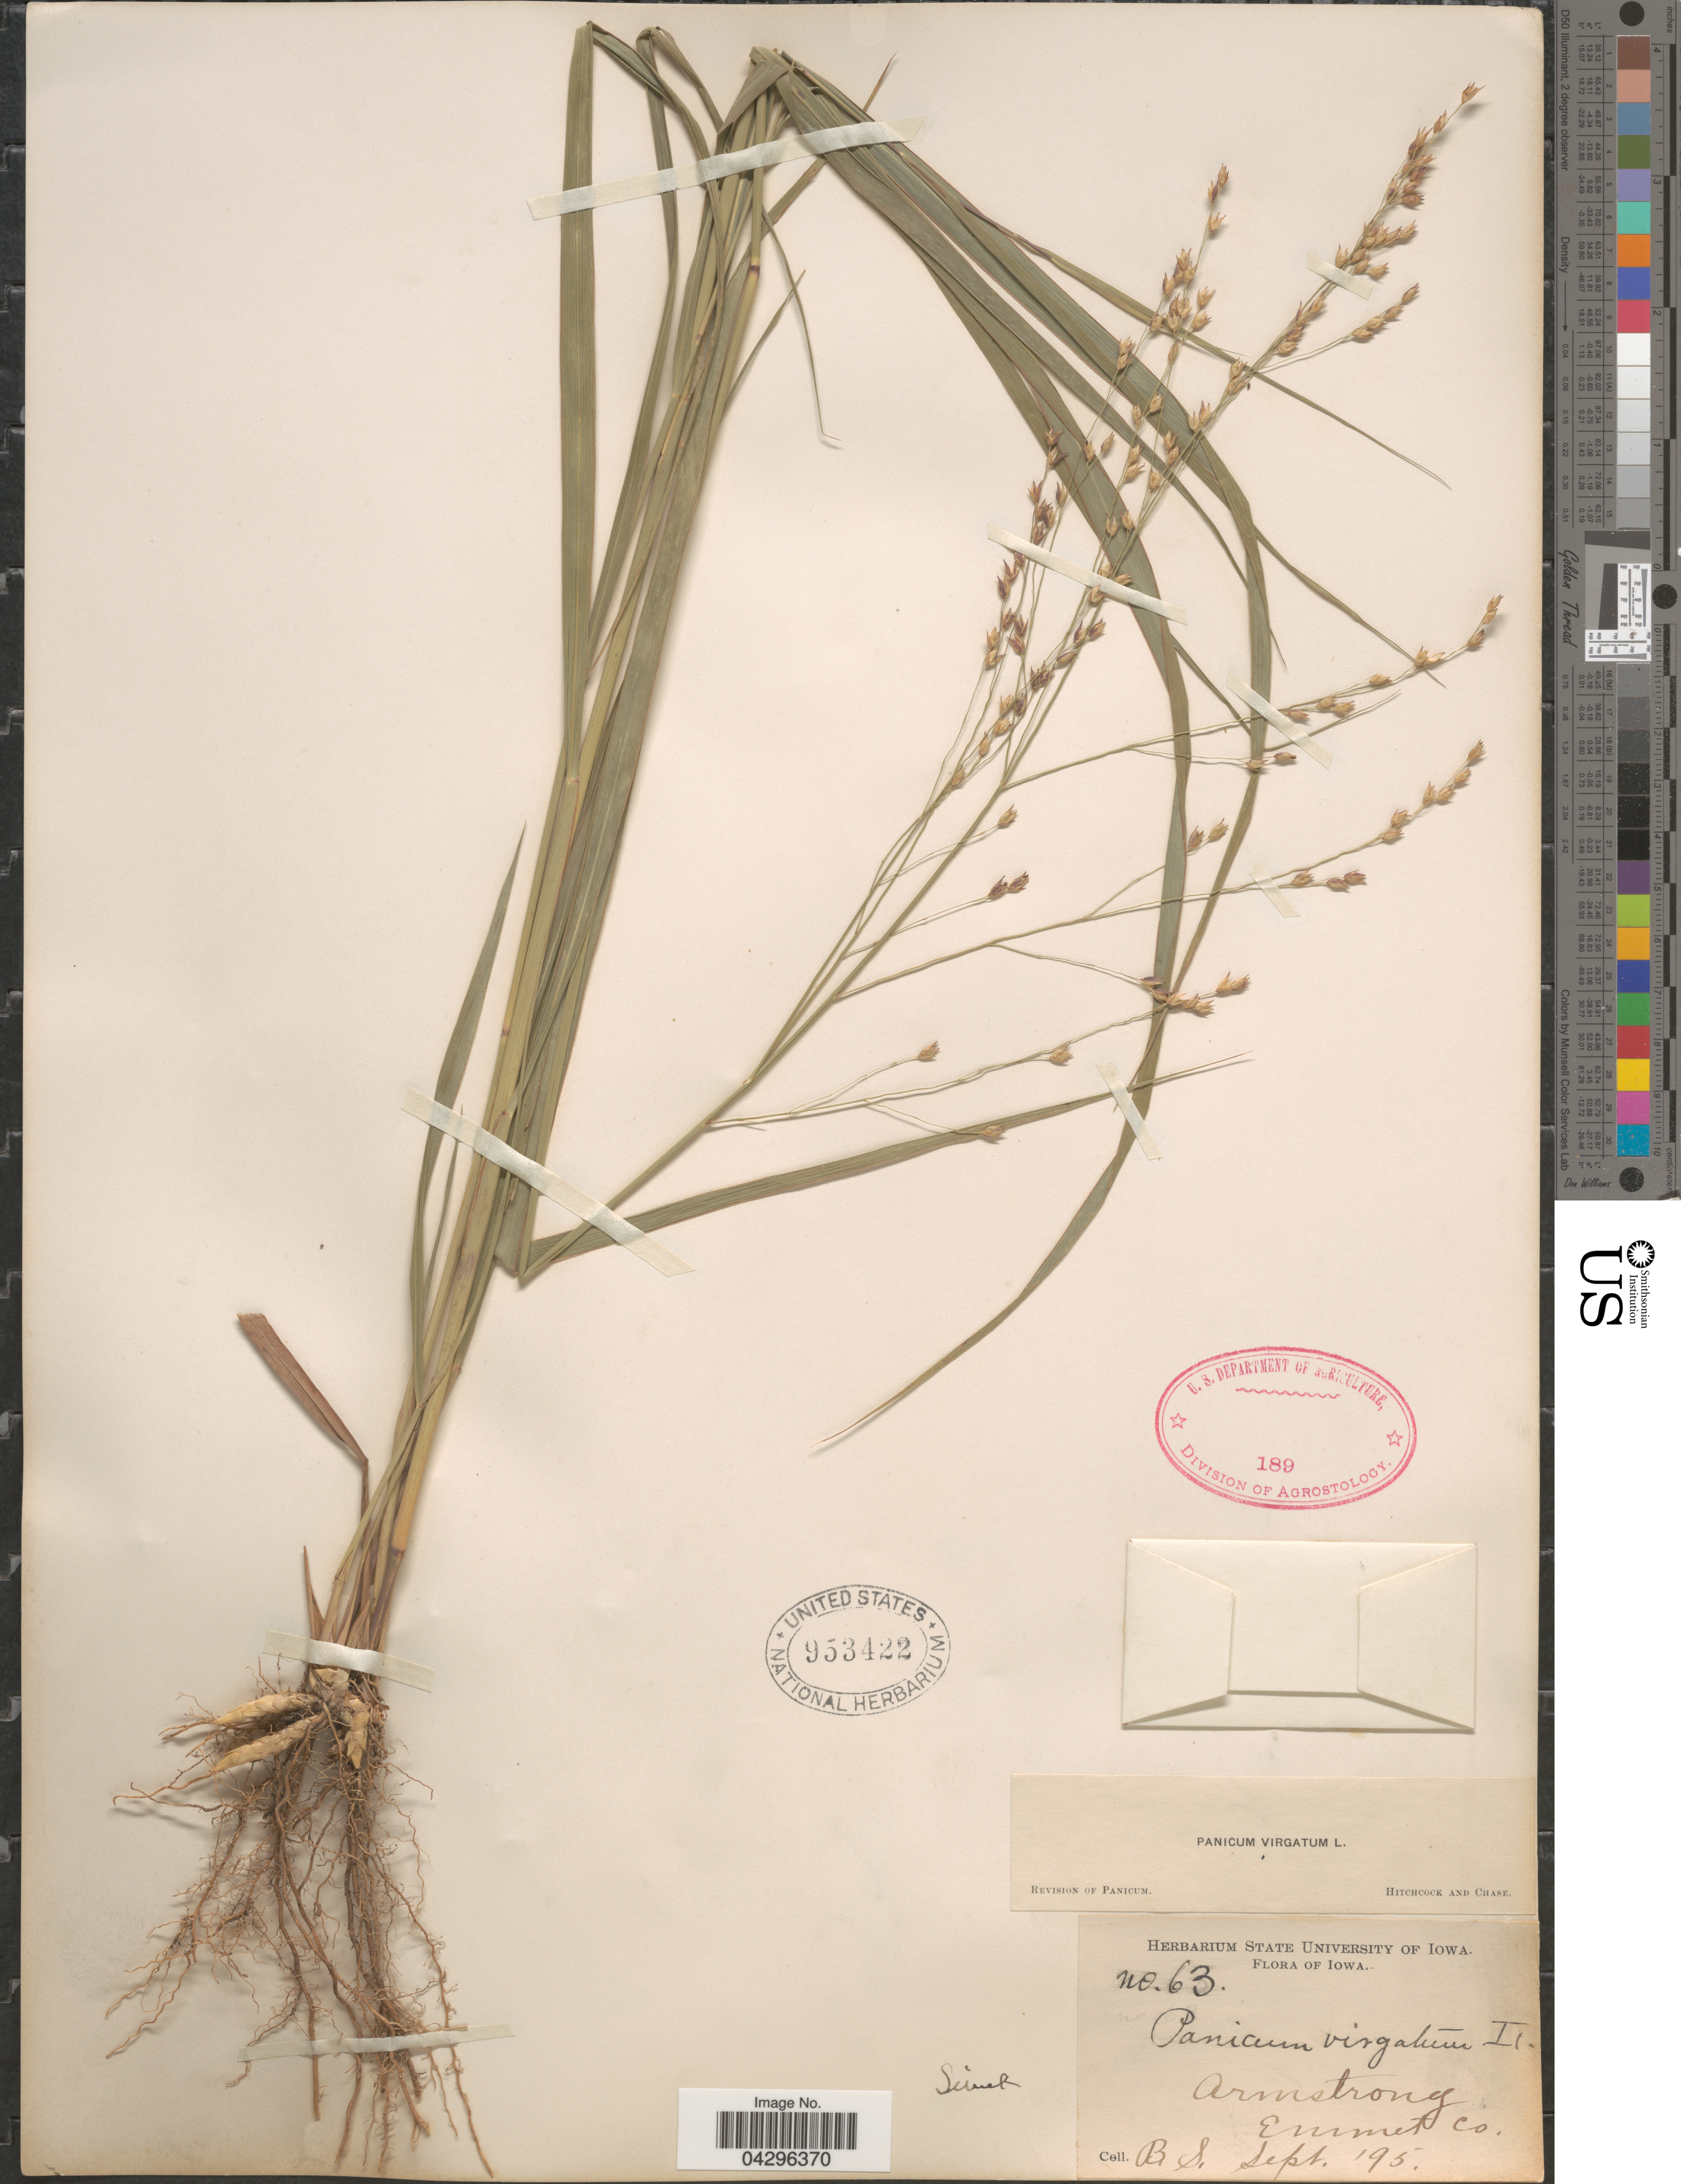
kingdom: Plantae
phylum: Tracheophyta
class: Liliopsida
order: Poales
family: Poaceae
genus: Panicum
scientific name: Panicum virgatum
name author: L.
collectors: B. S.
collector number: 63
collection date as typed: sept. 195.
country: United States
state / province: Iowa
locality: Armstrong. Emmet Co.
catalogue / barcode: US 953422